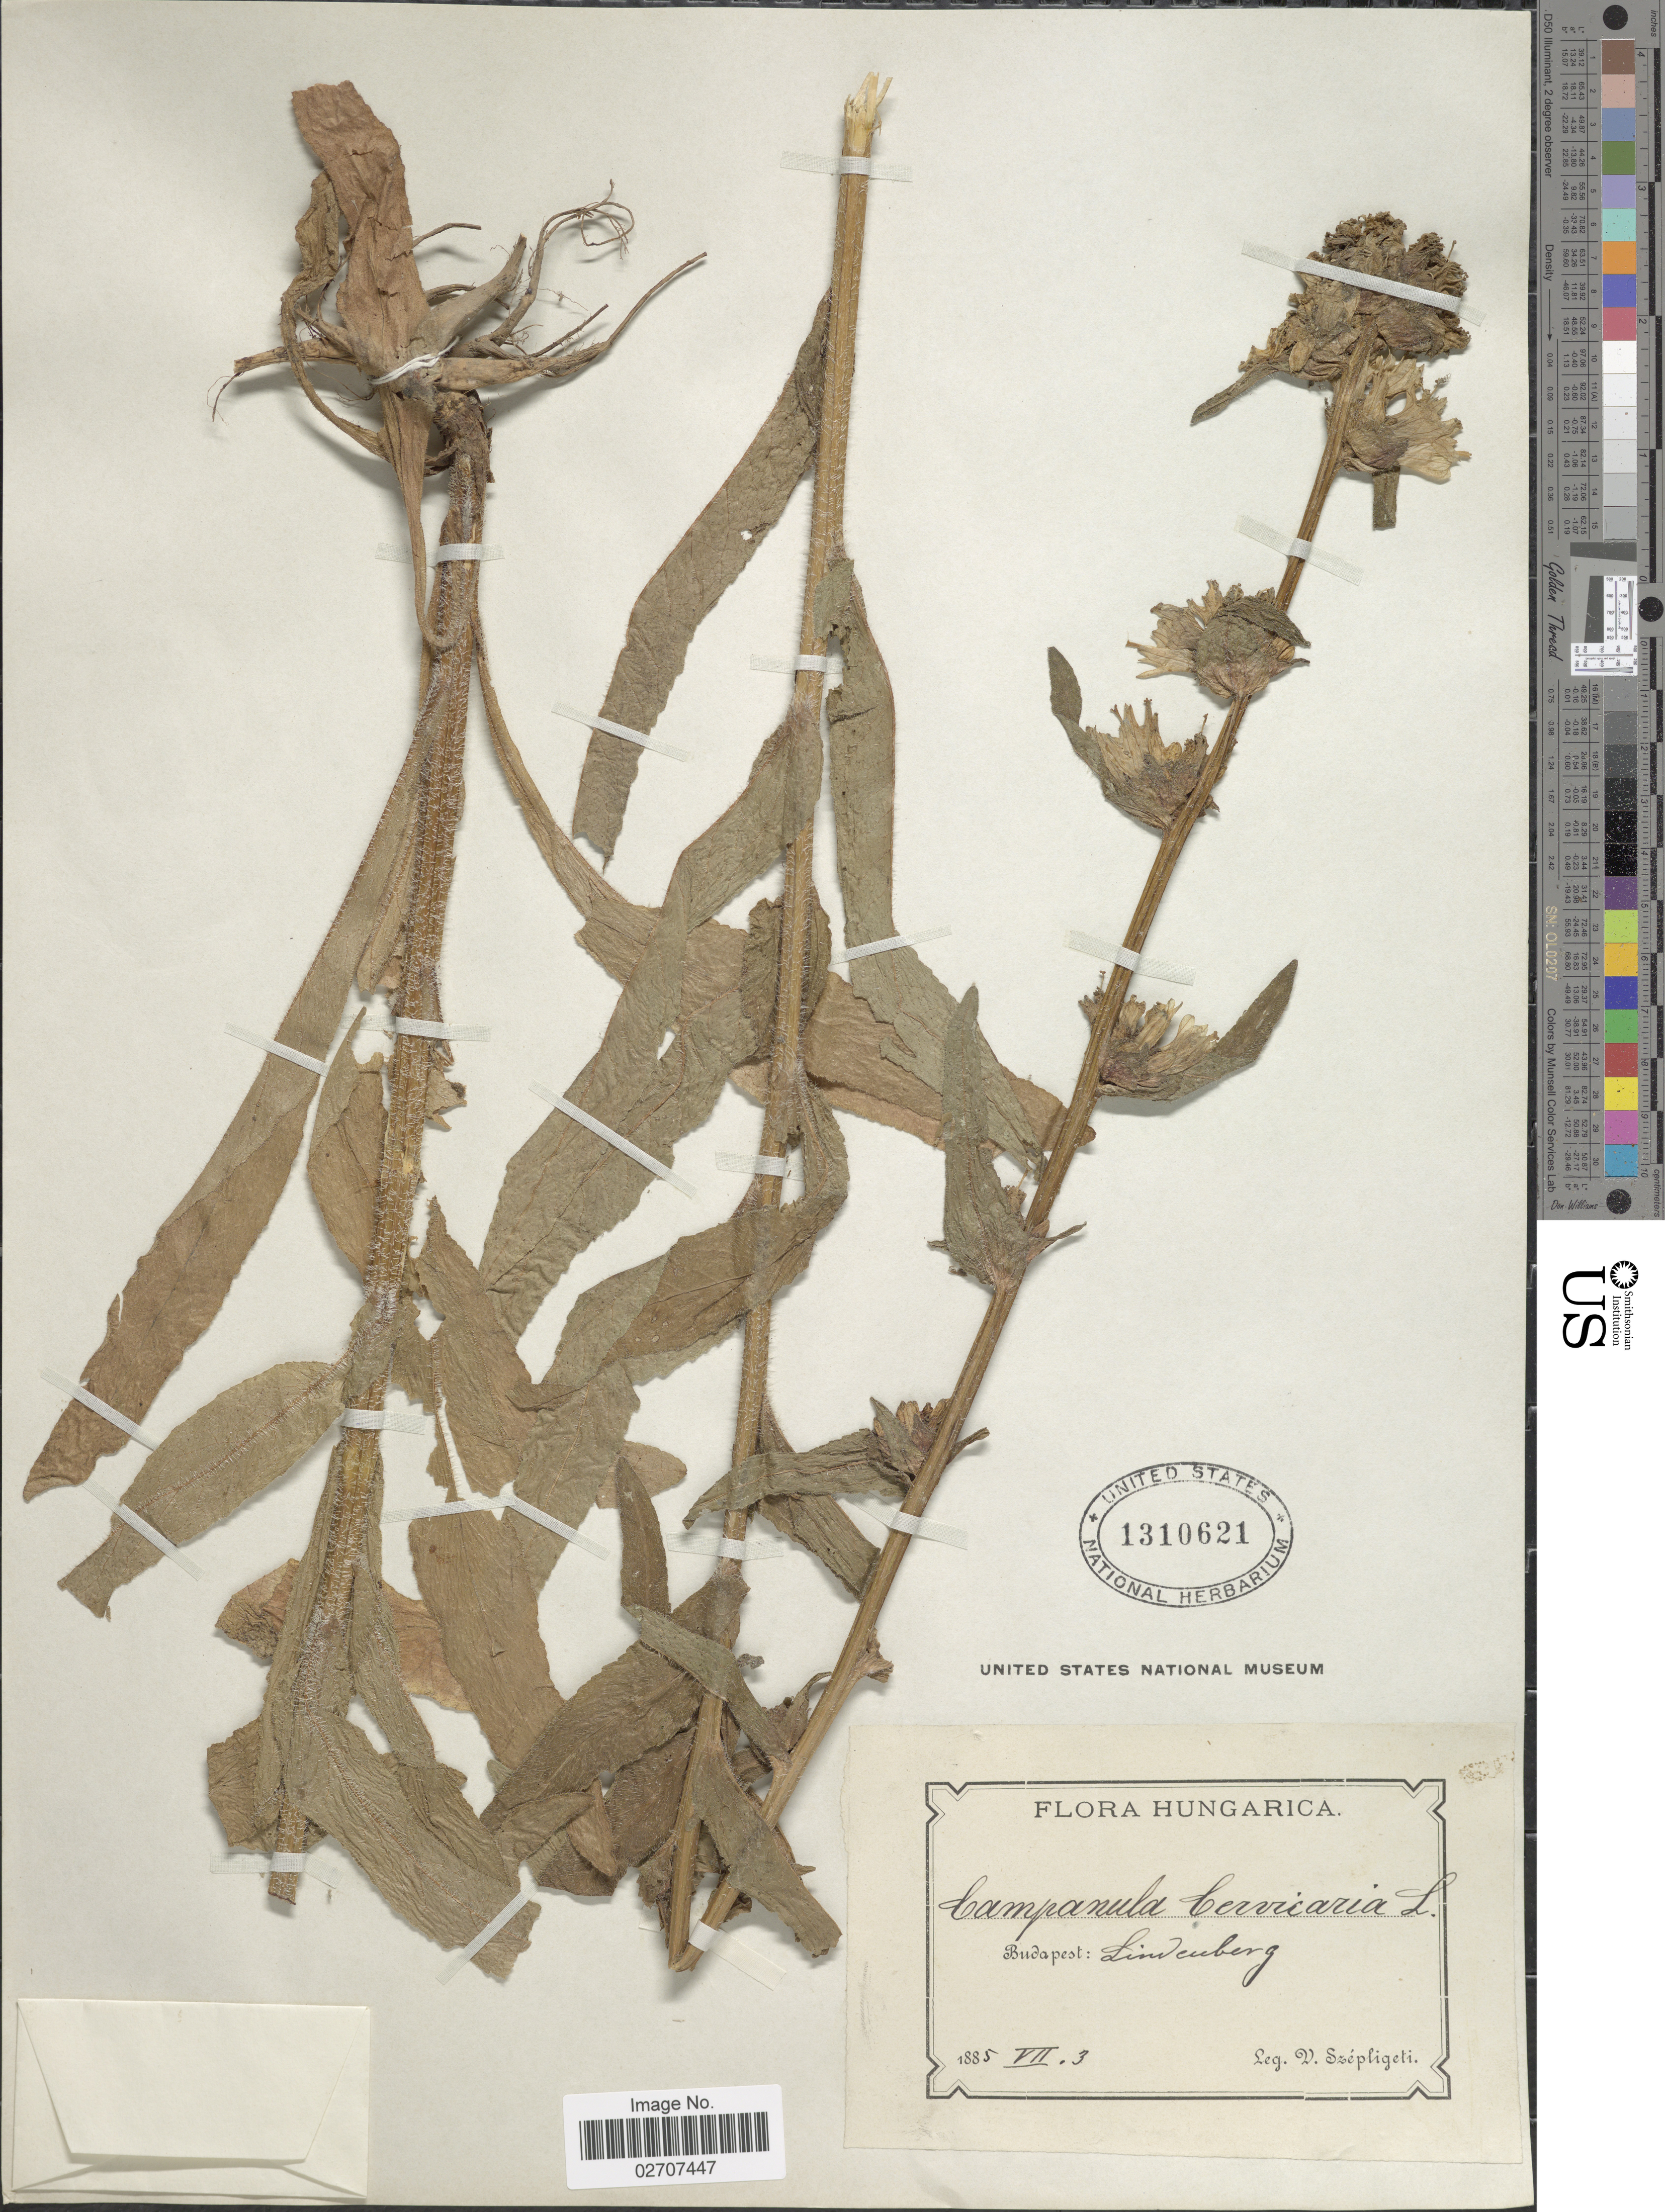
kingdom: Plantae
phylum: Tracheophyta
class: Magnoliopsida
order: Asterales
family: Campanulaceae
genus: Campanula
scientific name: Campanula cervicaria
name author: L.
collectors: W. Szépligeti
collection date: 1885-07-03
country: Hungary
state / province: Budapest, Capital District of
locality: Budapest: Lindenberg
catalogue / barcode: US 1310621